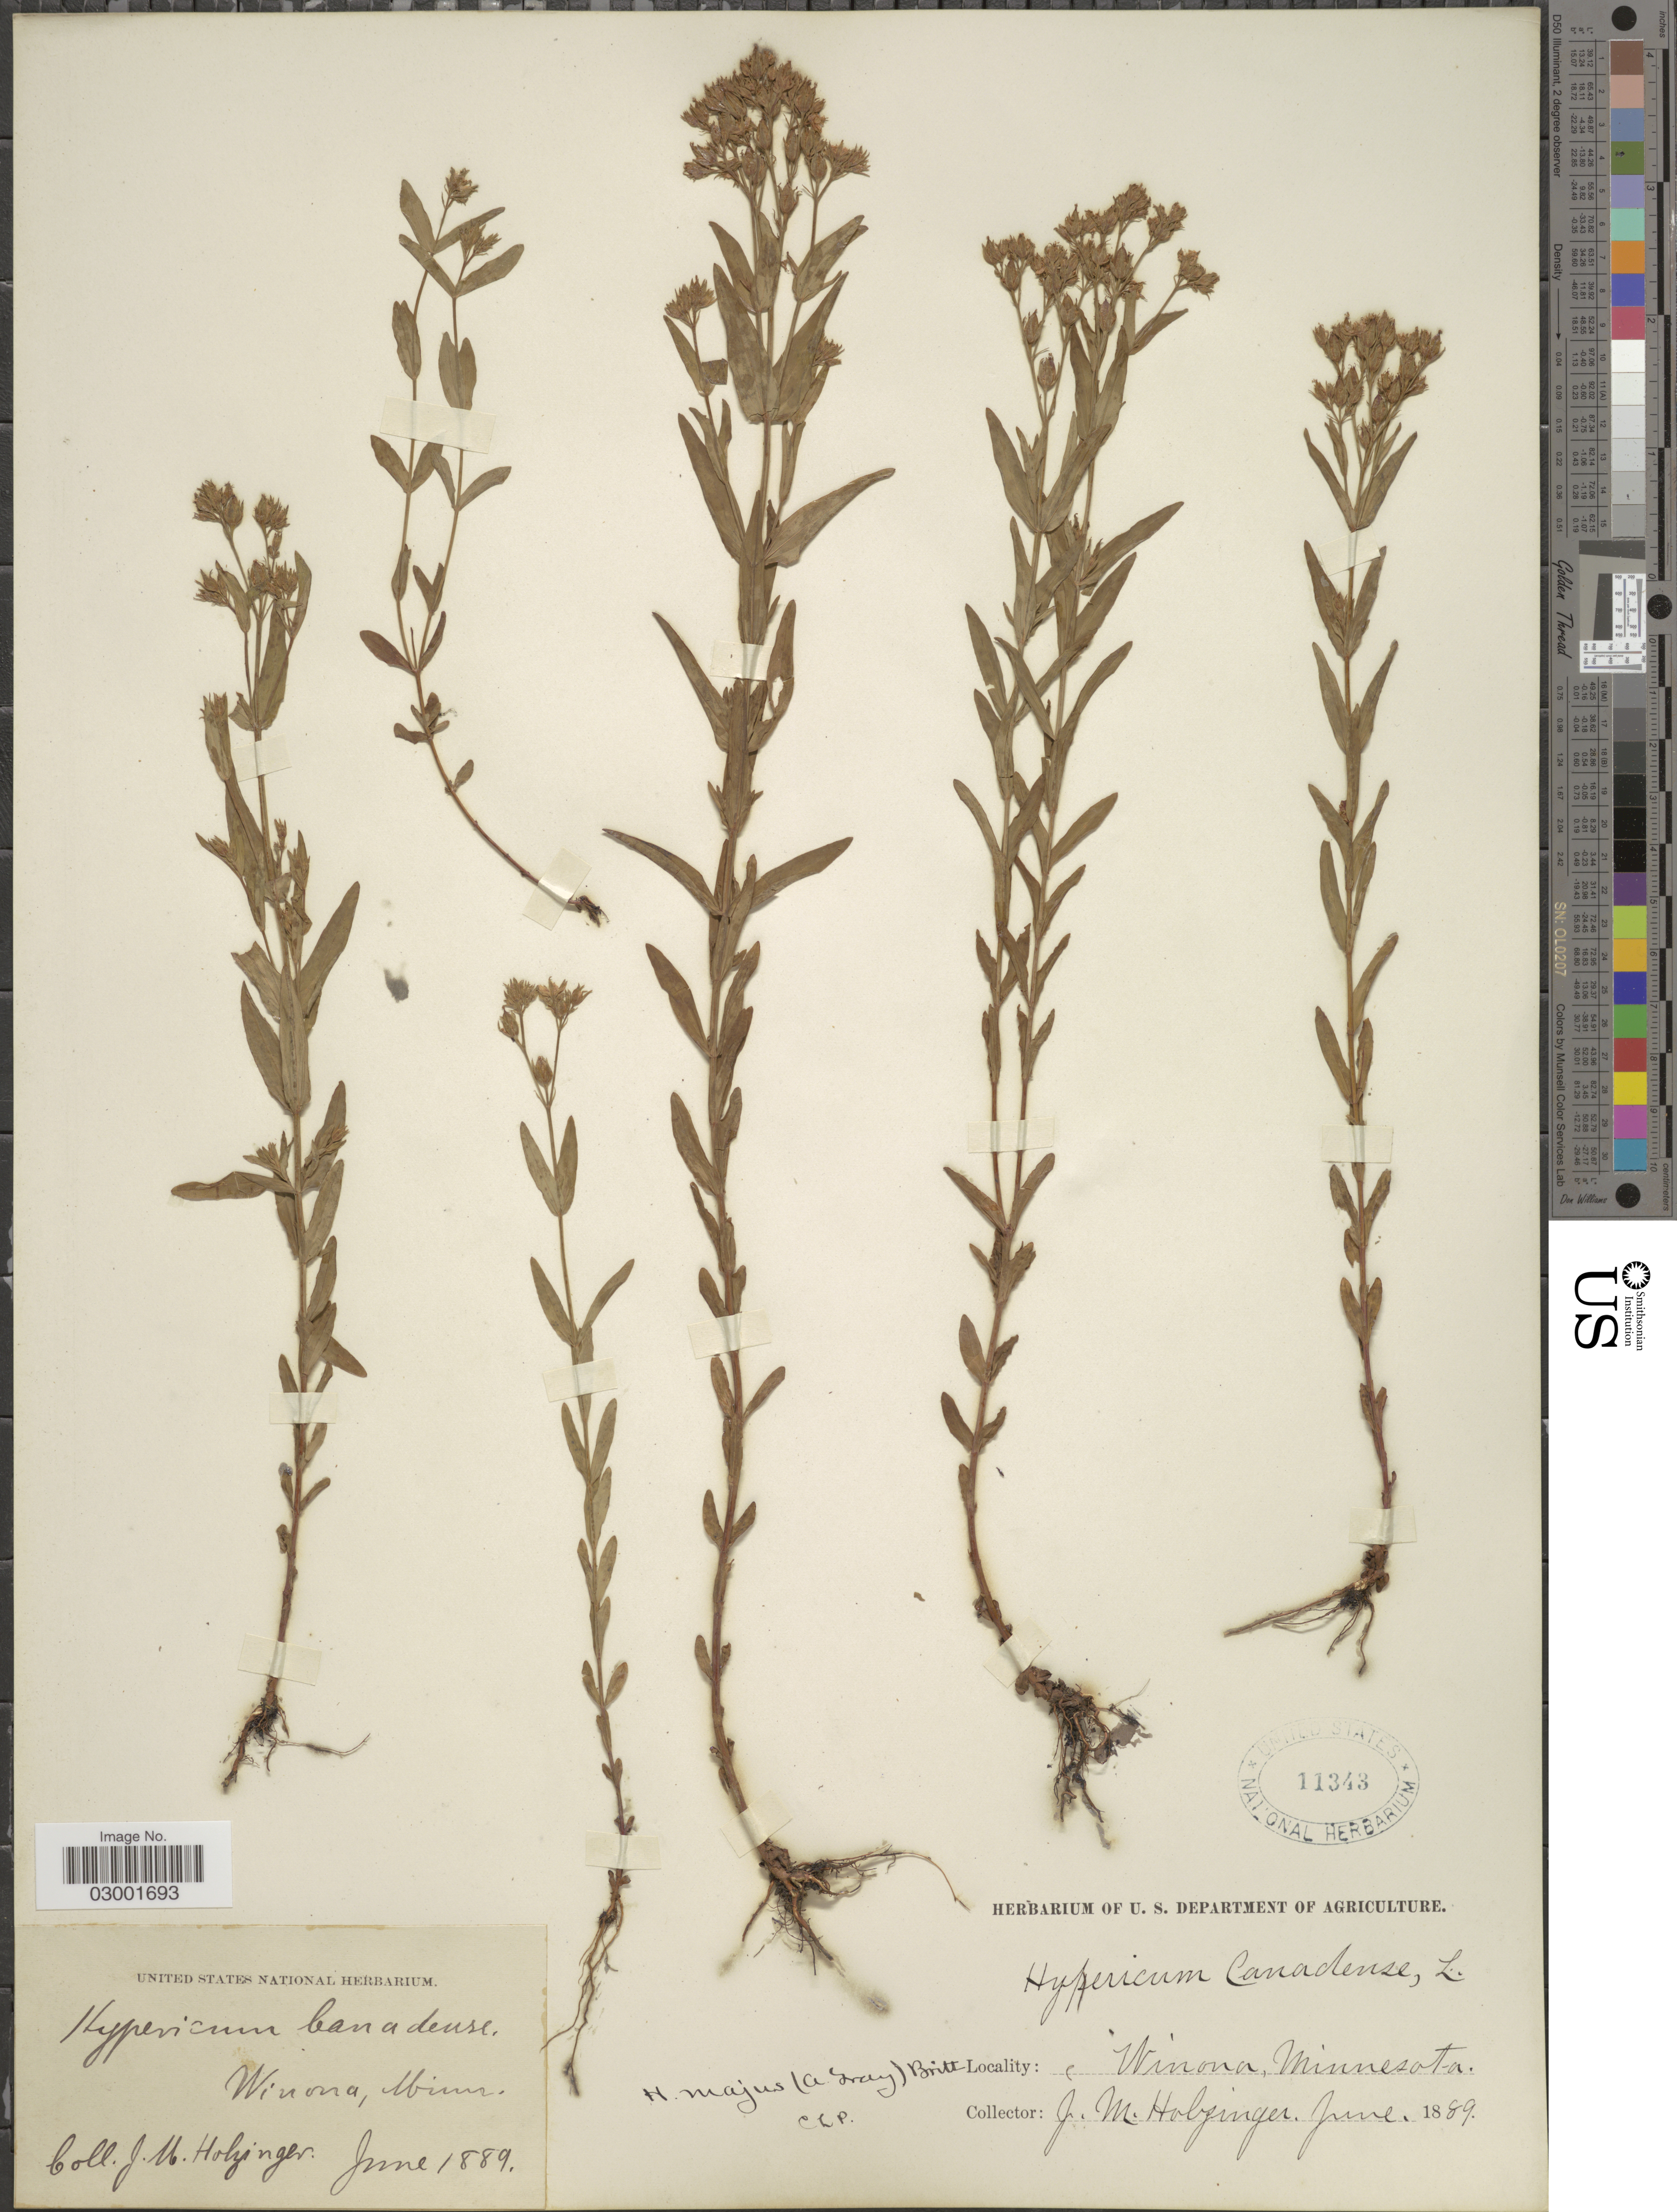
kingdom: Plantae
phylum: Tracheophyta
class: Magnoliopsida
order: Malpighiales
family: Hypericaceae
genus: Hypericum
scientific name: Hypericum majus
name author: (A. Gray) Britton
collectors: J. M. Holzinger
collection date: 1889-06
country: United States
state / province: Minnesota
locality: Winona, Minn.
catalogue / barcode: US 11343